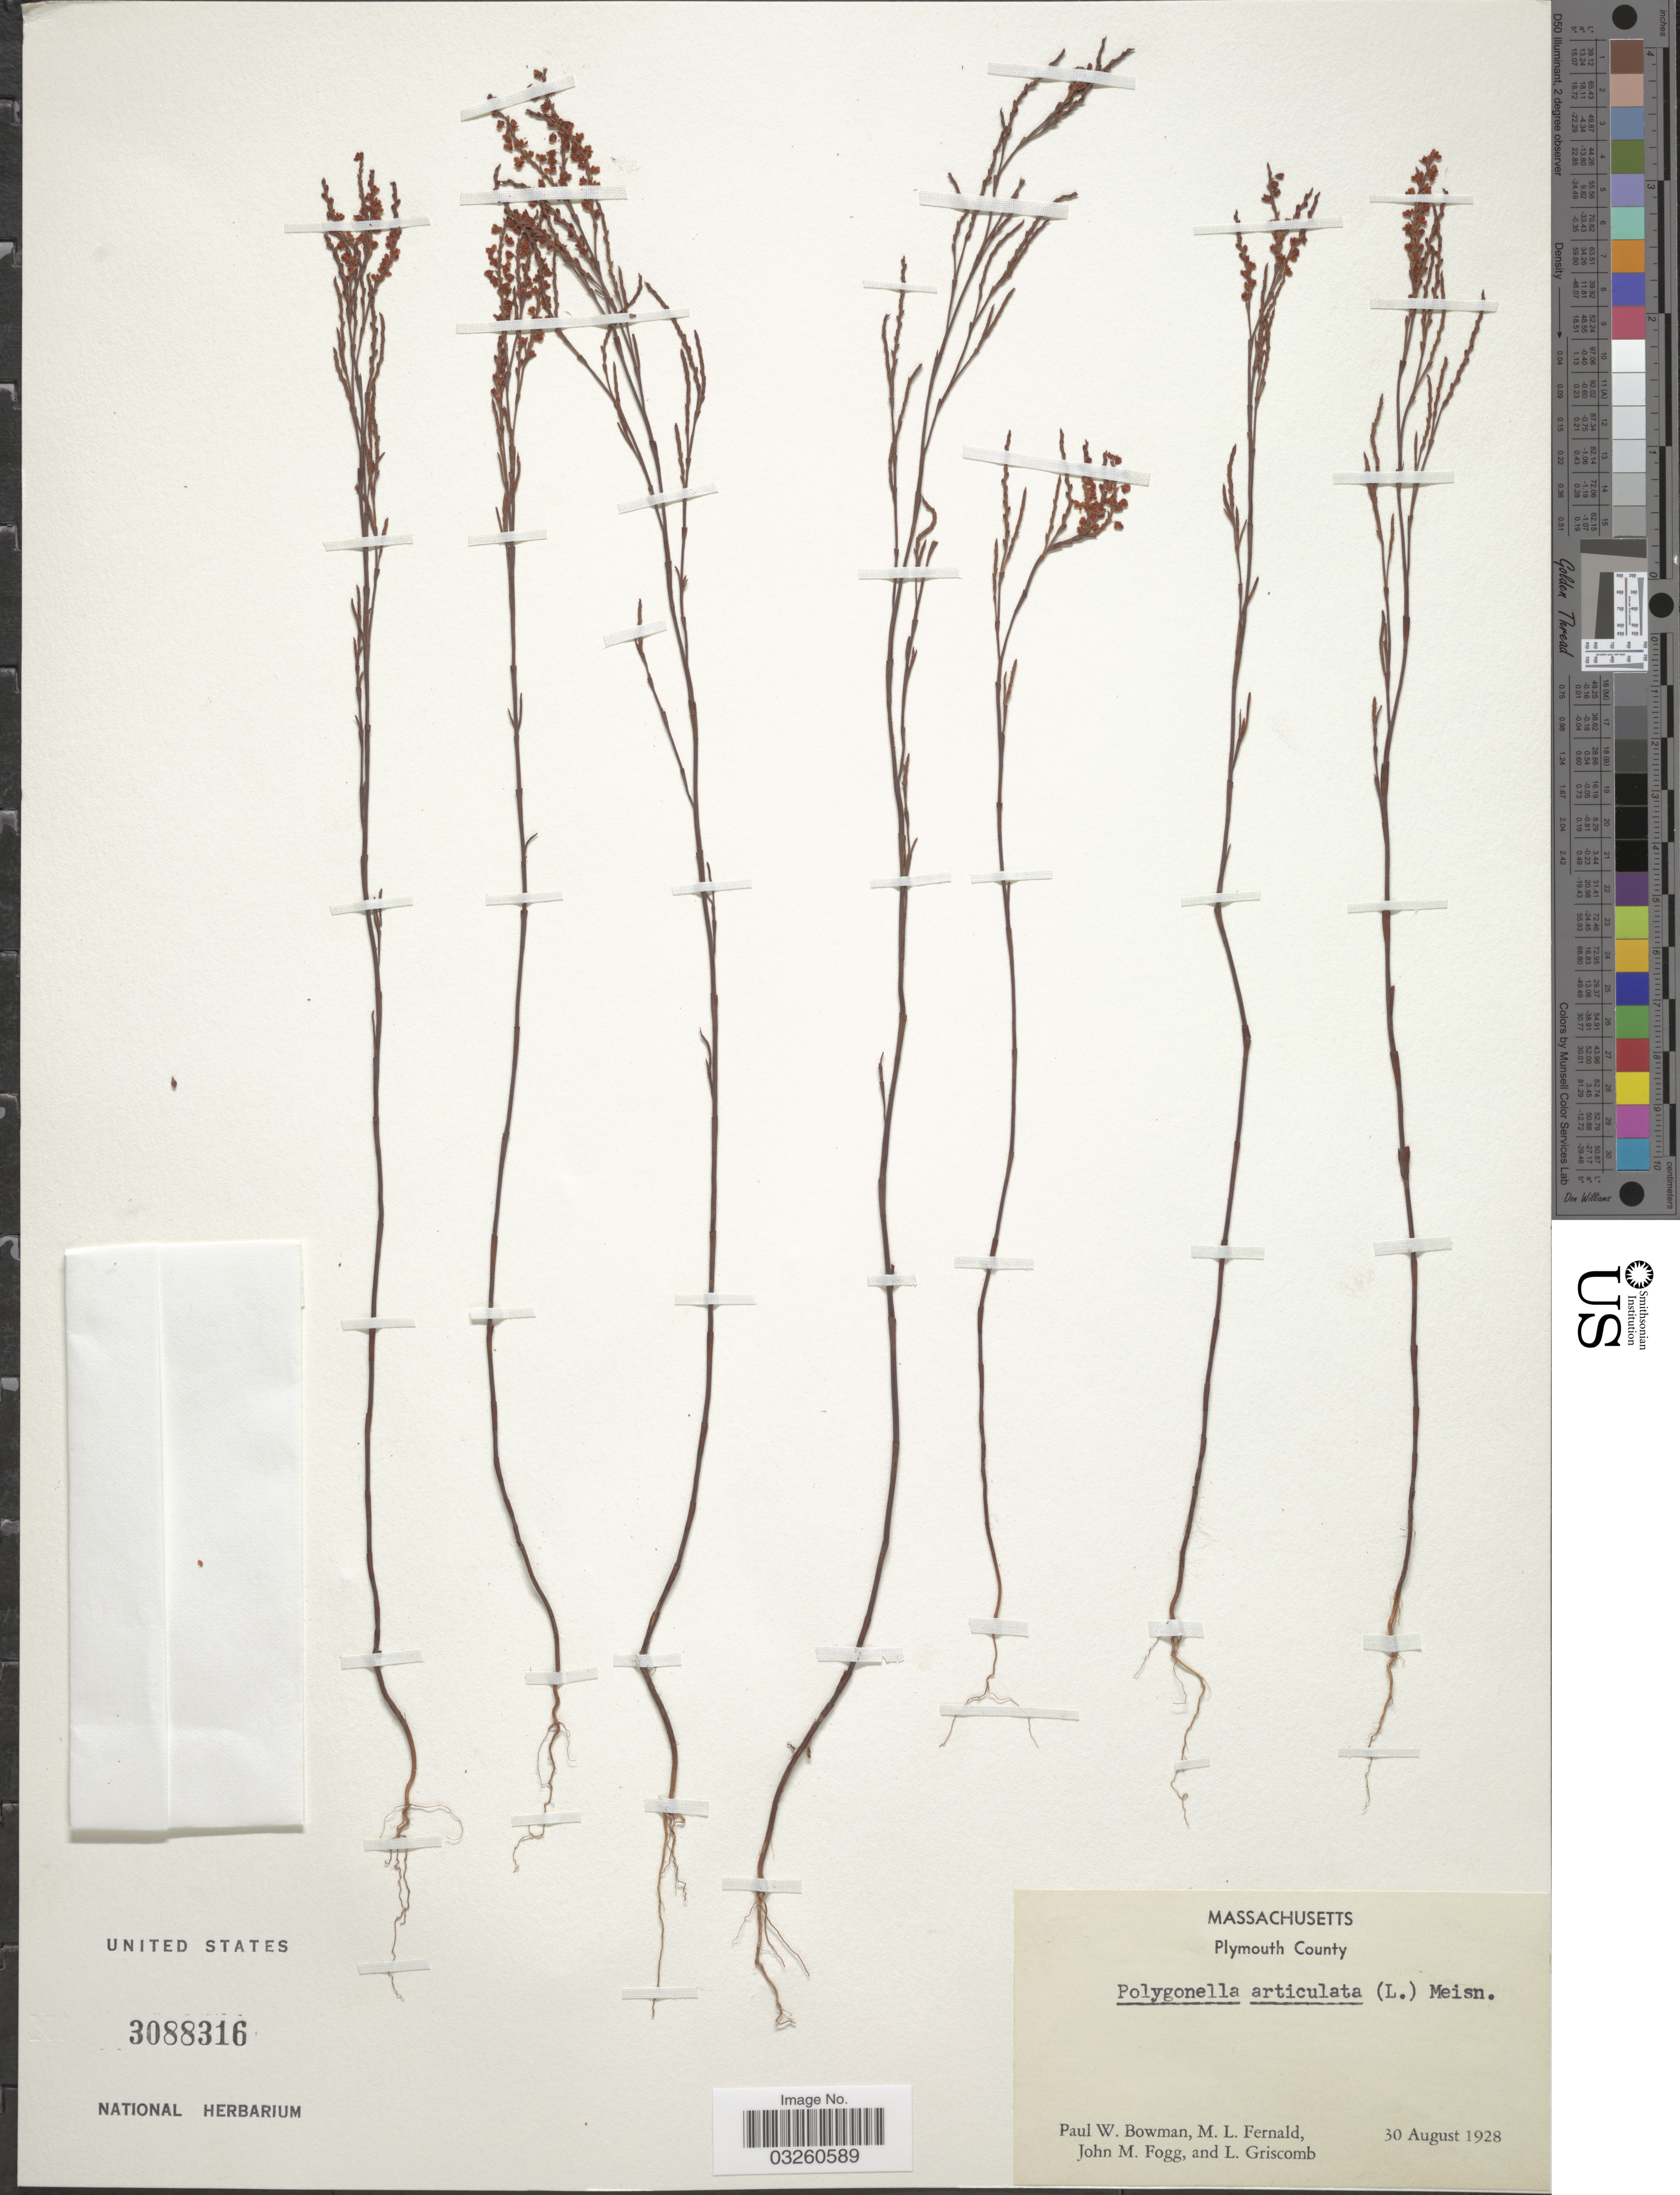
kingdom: Plantae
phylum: Tracheophyta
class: Magnoliopsida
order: Caryophyllales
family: Polygonaceae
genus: Polygonella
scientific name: Polygonella articulata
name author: (L.) Meisn.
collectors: P. Bowman, M. L. Fernald, J. Fogg & L. Griscomb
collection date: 1928-08-30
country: United States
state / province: Massachusetts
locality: Plymouth County.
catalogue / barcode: US 3088316